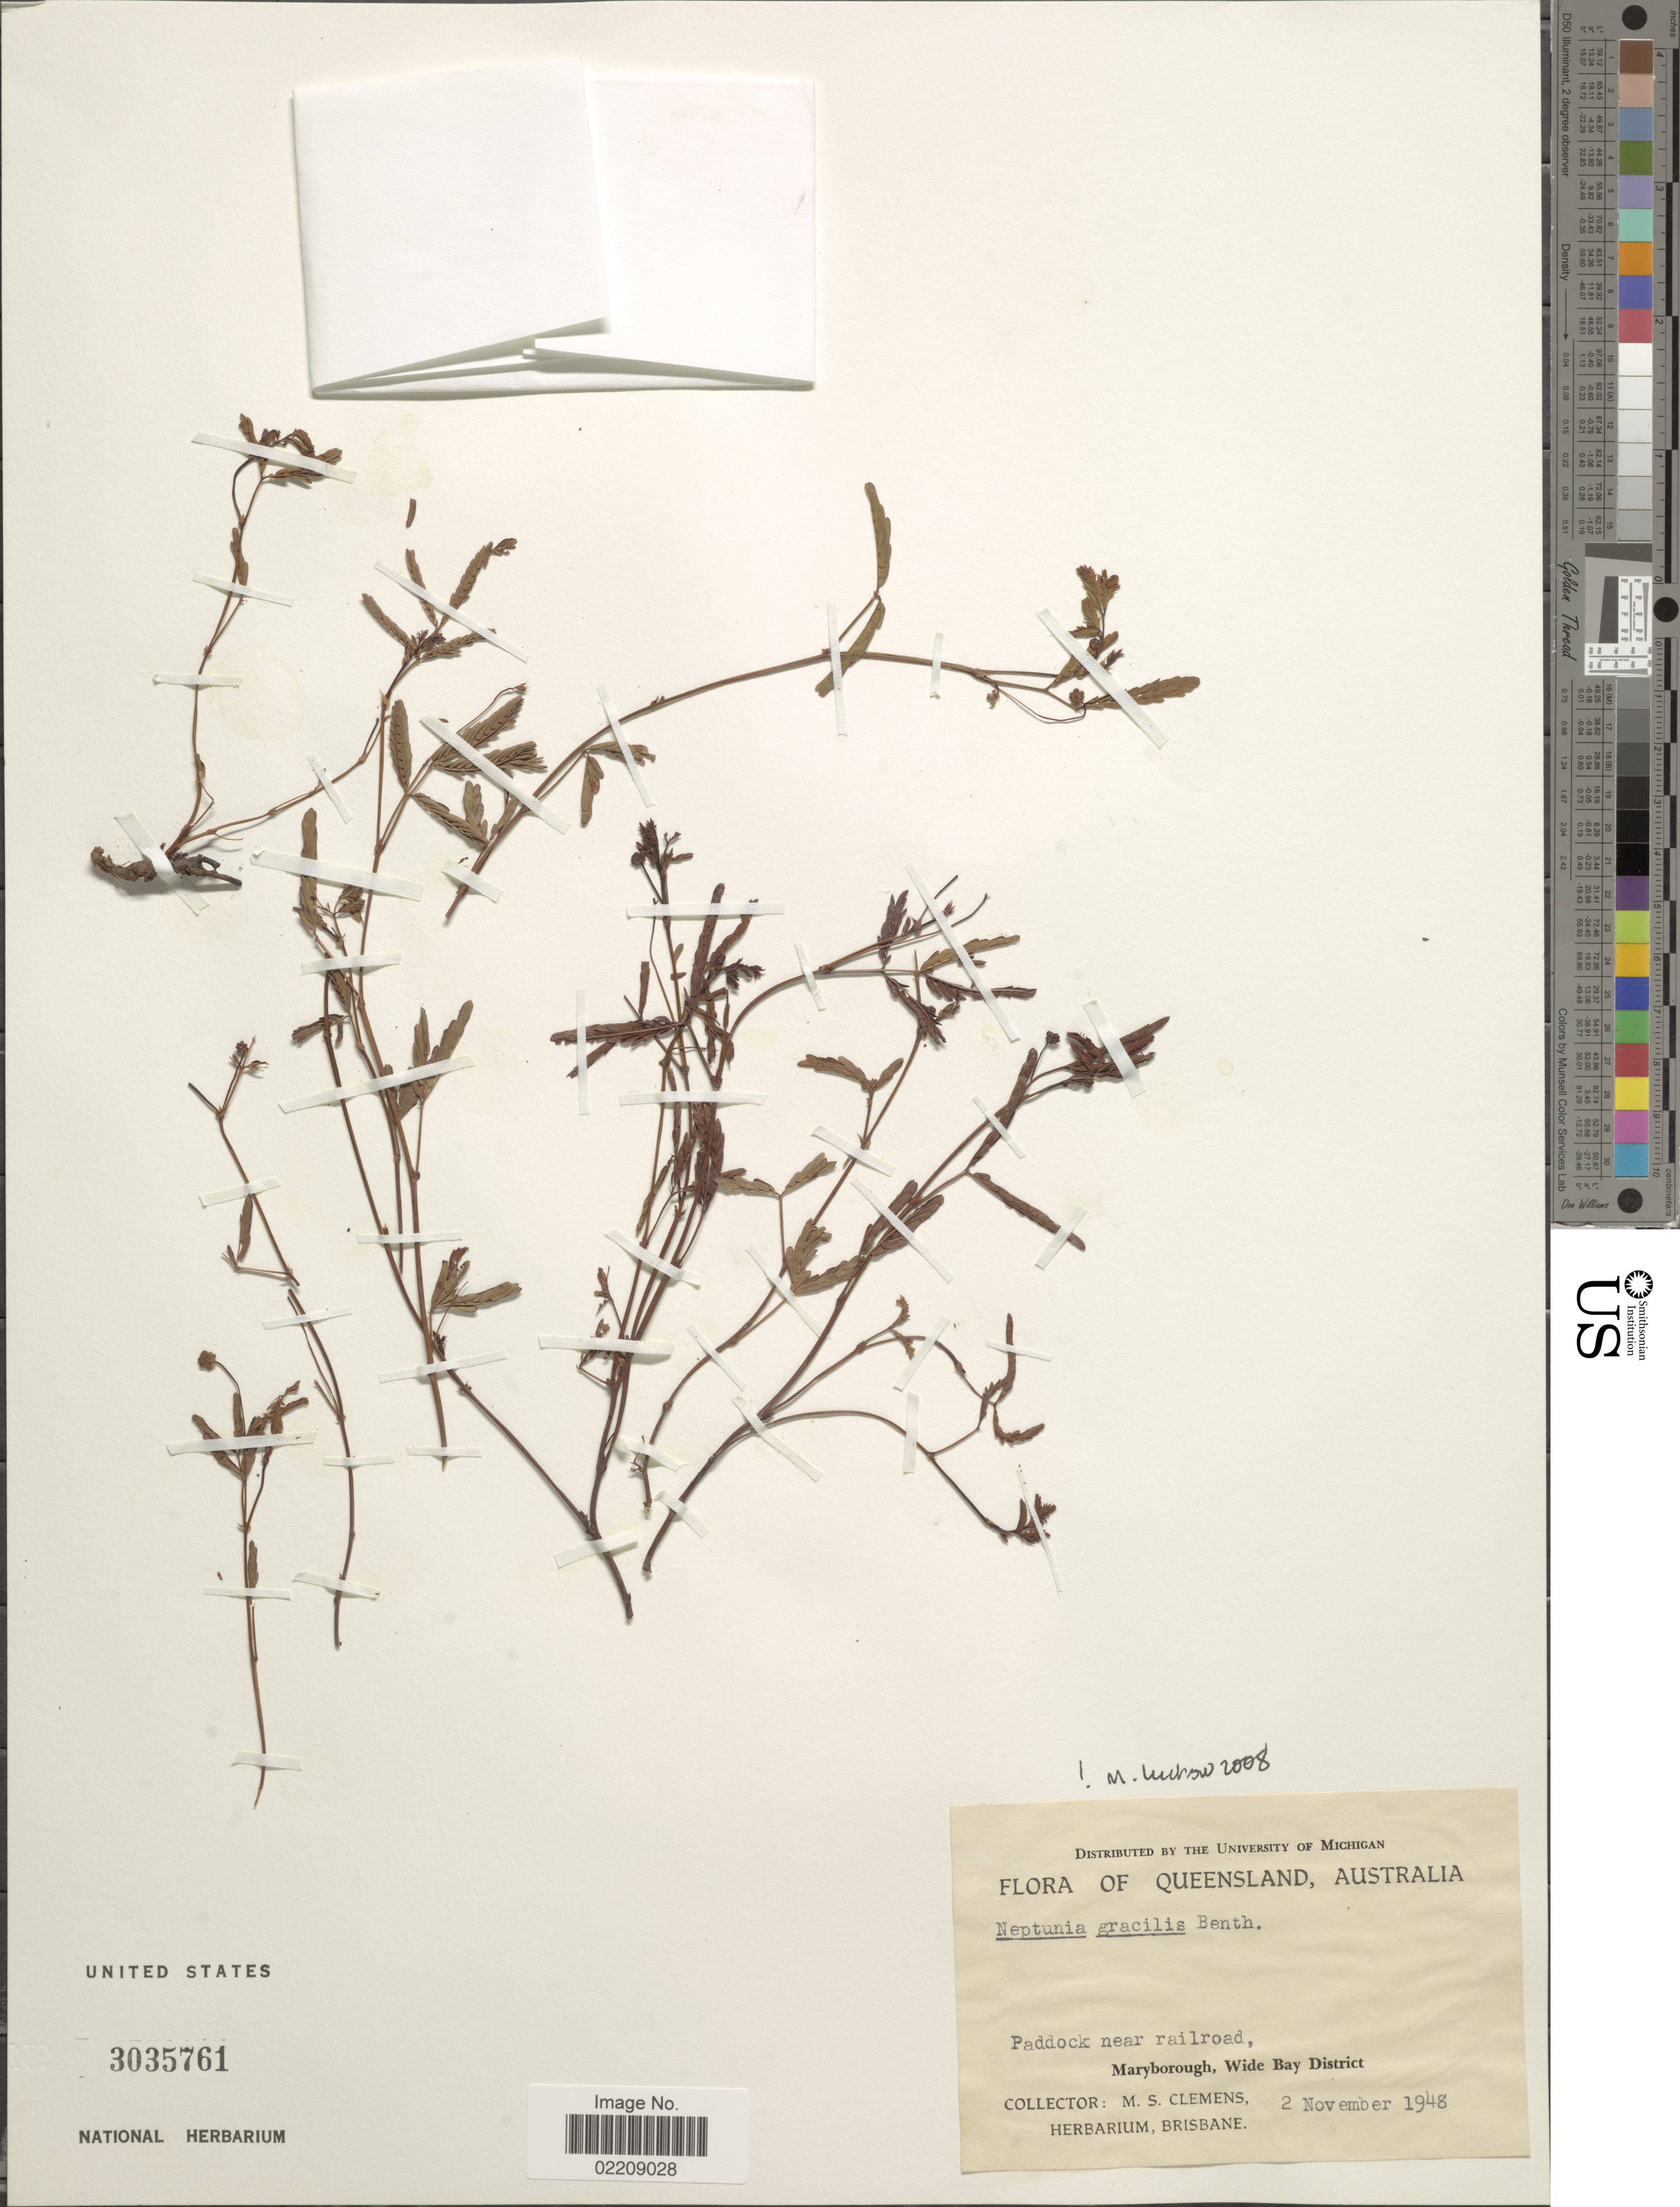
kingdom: Plantae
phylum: Tracheophyta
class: Magnoliopsida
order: Fabales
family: Fabaceae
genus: Neptunia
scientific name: Neptunia gracilis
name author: Benth.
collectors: M. S. Clemens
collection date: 1948-11-02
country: Australia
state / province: Queensland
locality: Paddock near railroad, Maryborough, Wide Bay District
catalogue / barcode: US 3035761